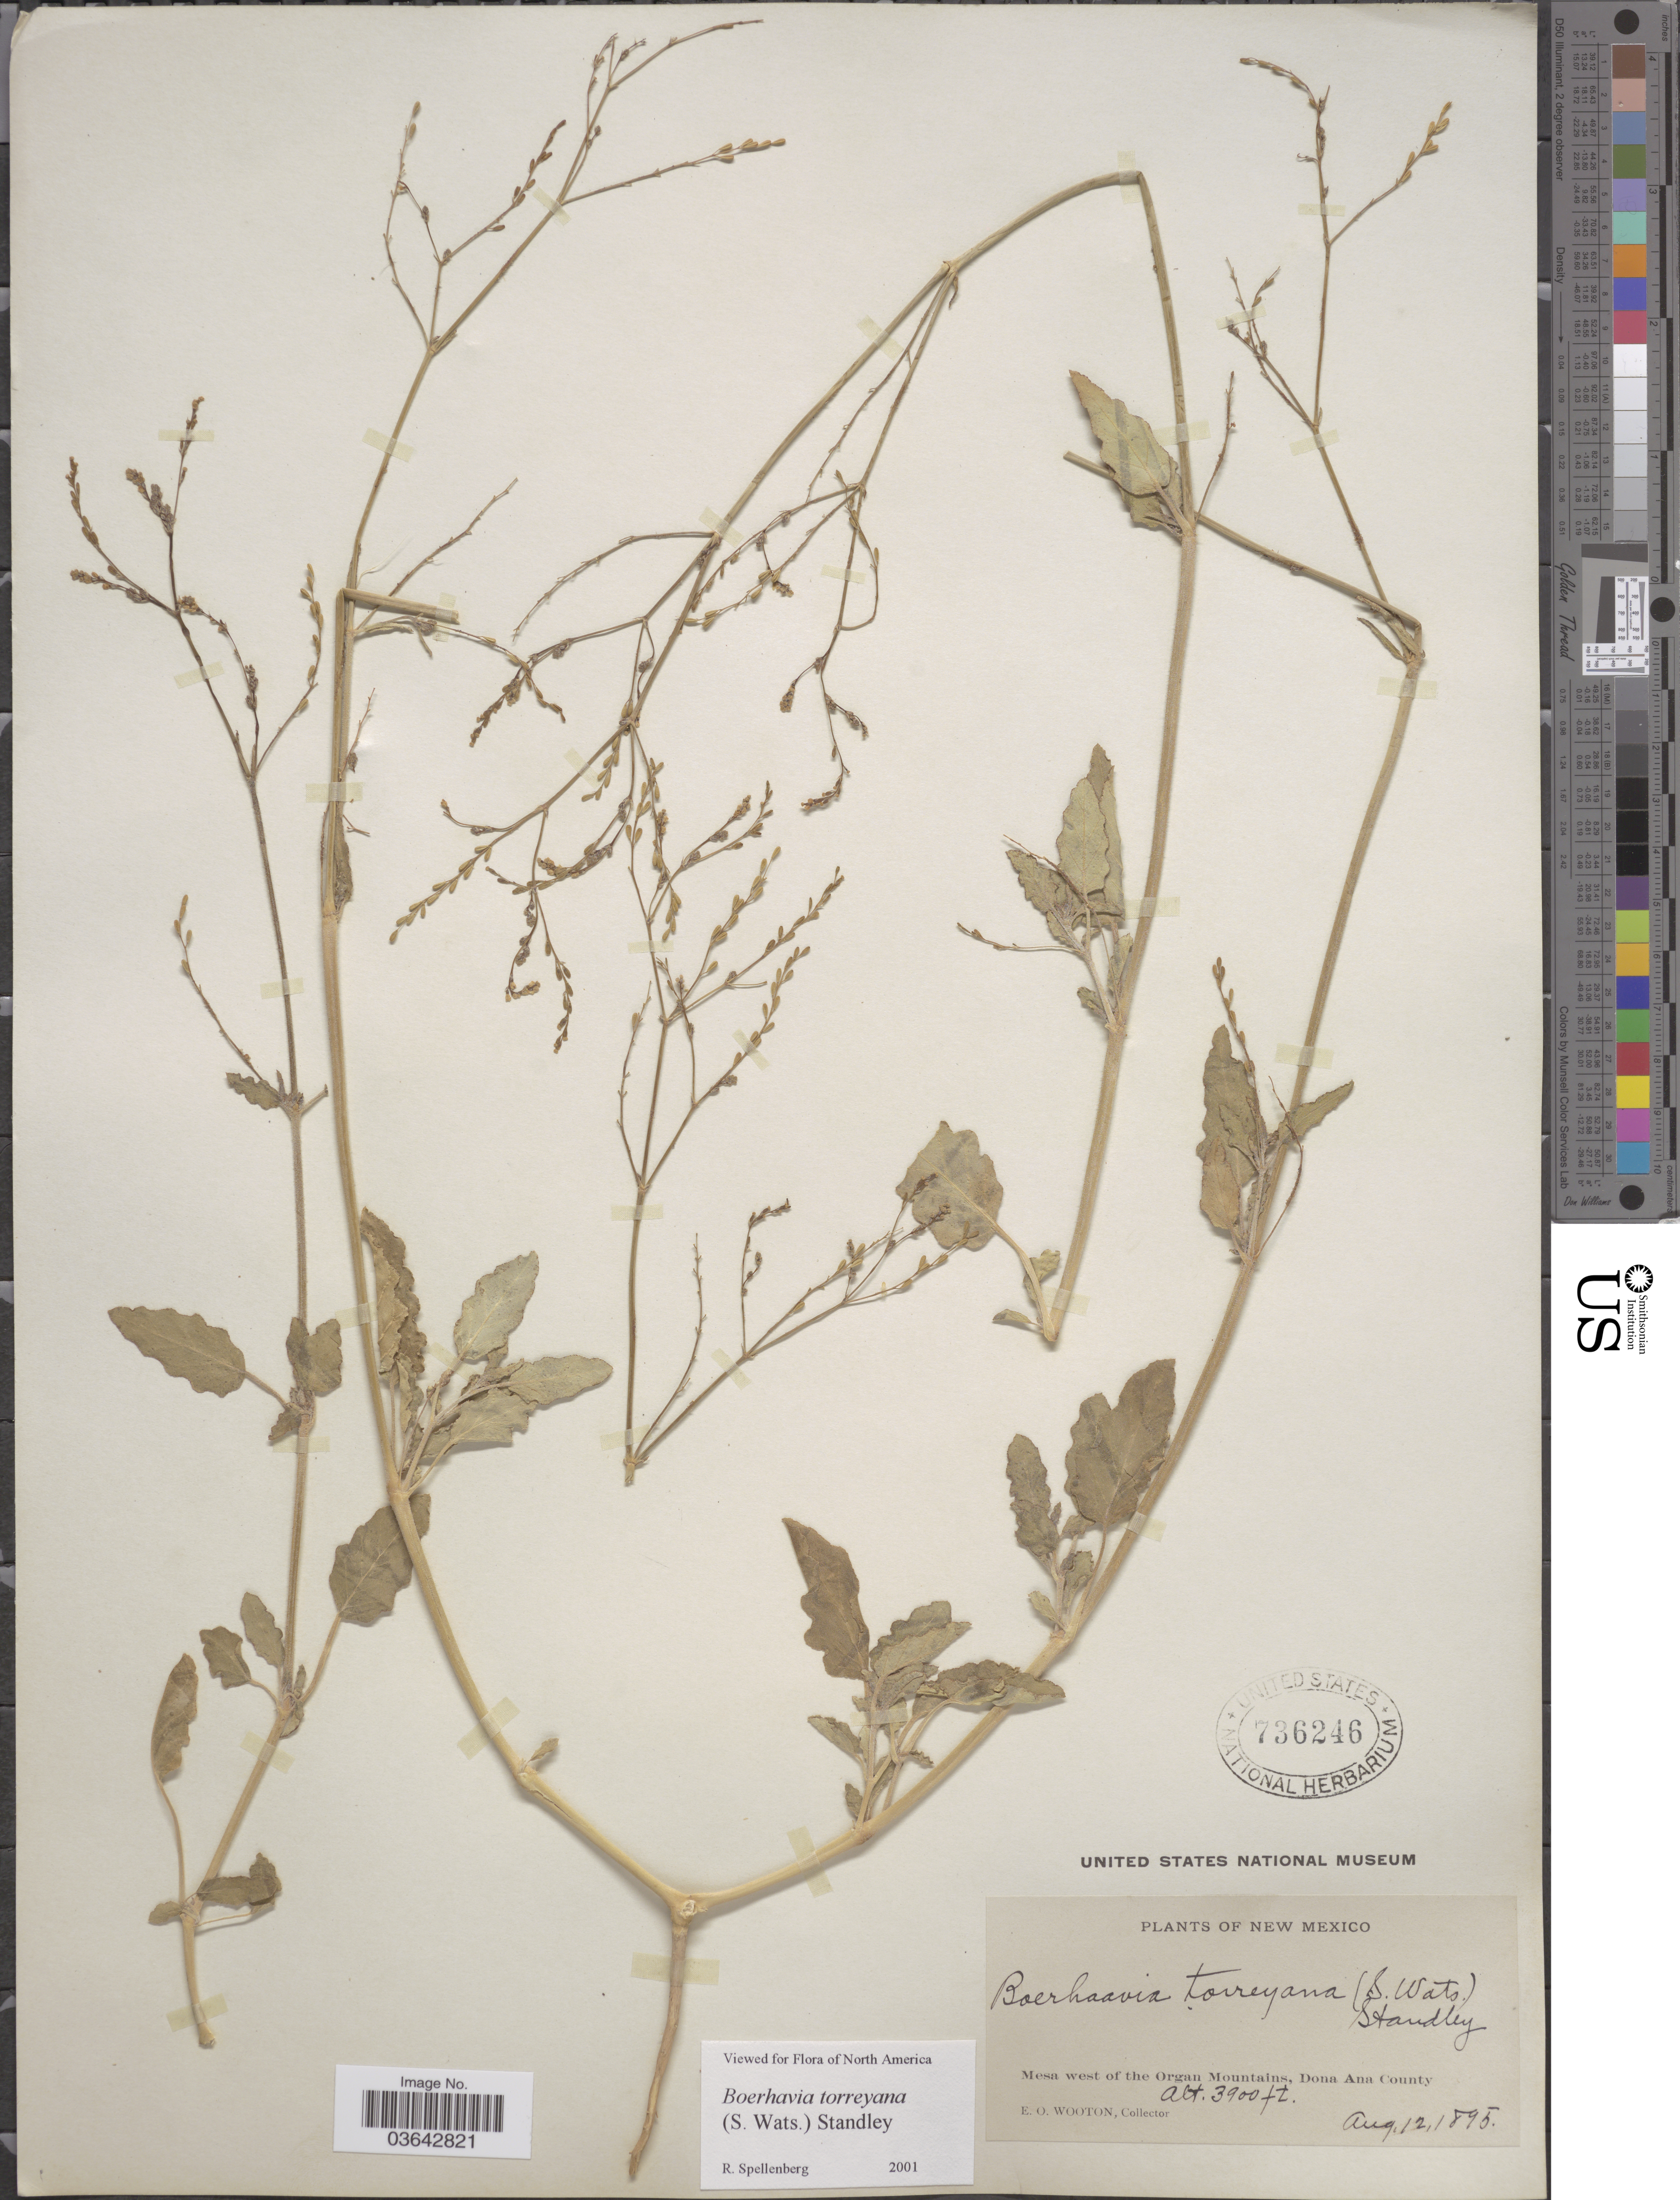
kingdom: Plantae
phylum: Tracheophyta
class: Magnoliopsida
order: Caryophyllales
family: Nyctaginaceae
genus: Boerhavia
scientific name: Boerhavia torreyana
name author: (S. Watson) Standl.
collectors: E. O. Wooton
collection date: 1895-08-12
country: United States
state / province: New Mexico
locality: Mesa west of the Organ Mountains, Dona Ana County.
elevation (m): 1189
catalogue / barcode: US 736246